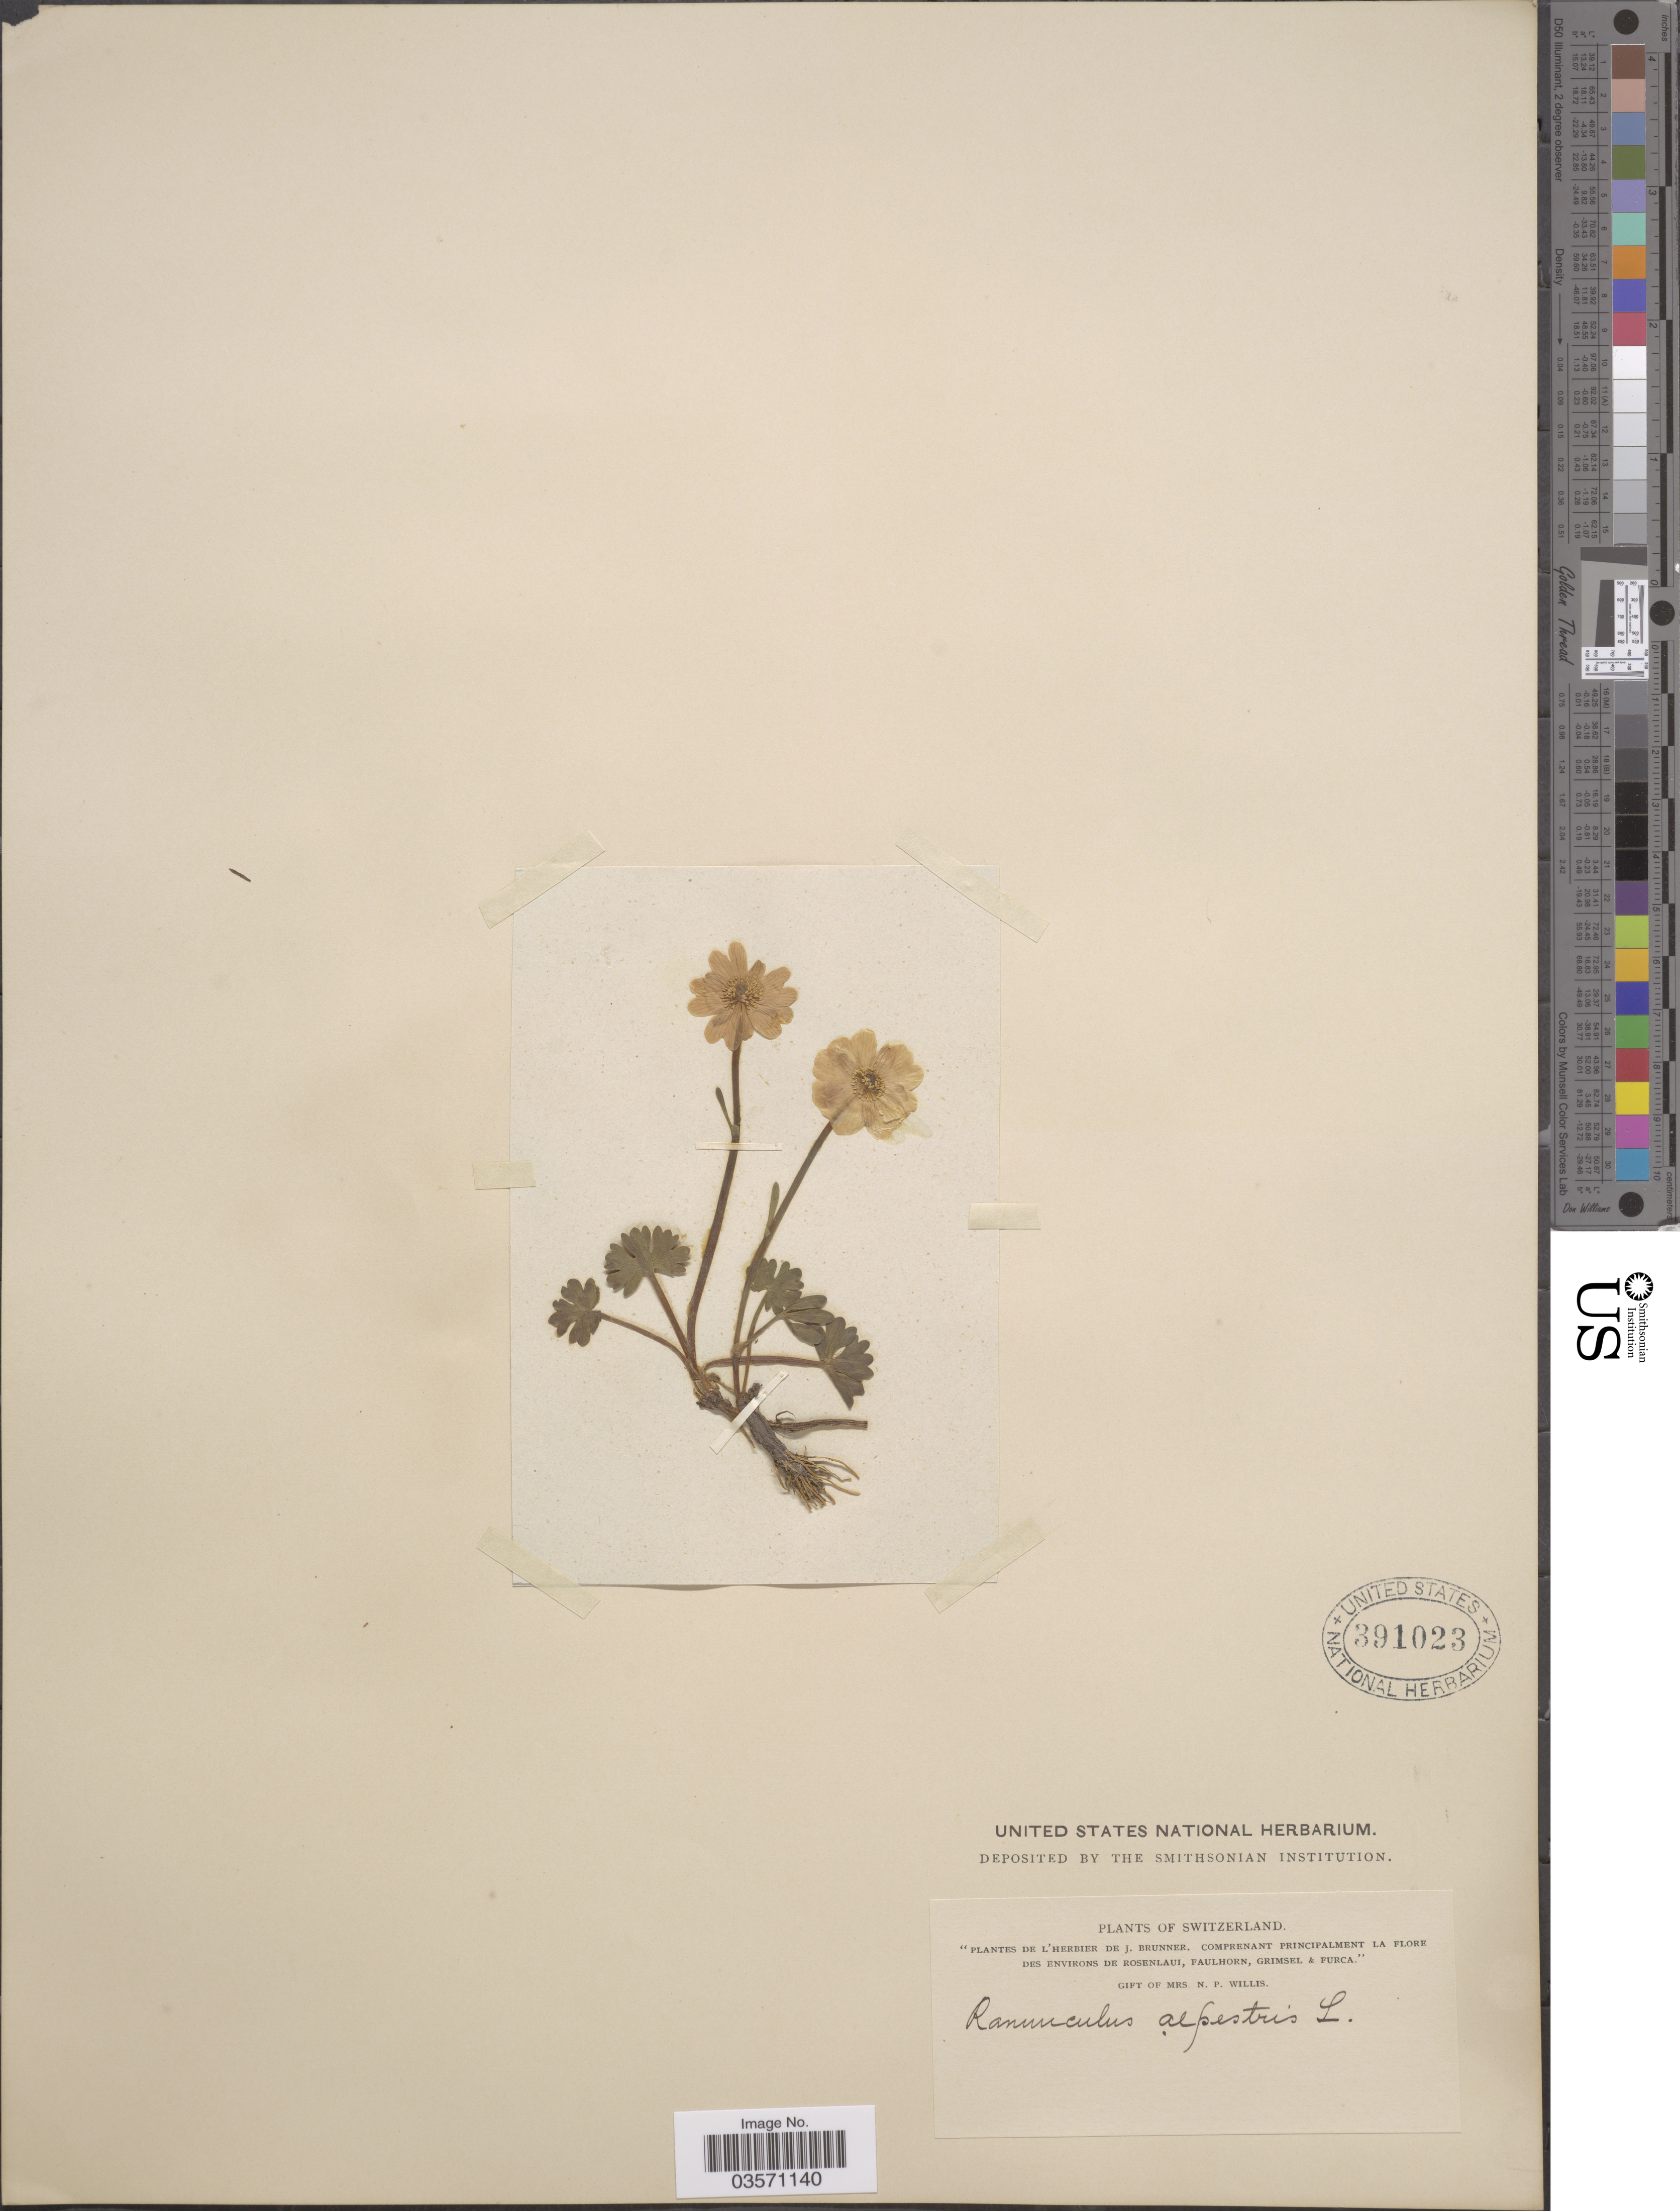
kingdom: Plantae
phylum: Tracheophyta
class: Magnoliopsida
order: Ranunculales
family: Ranunculaceae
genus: Ranunculus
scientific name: Ranunculus alpestris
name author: L.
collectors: N. Willis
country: Switzerland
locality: Environs de Rosenlaui, Faulhorn, Grimsel & Furca.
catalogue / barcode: US 391023